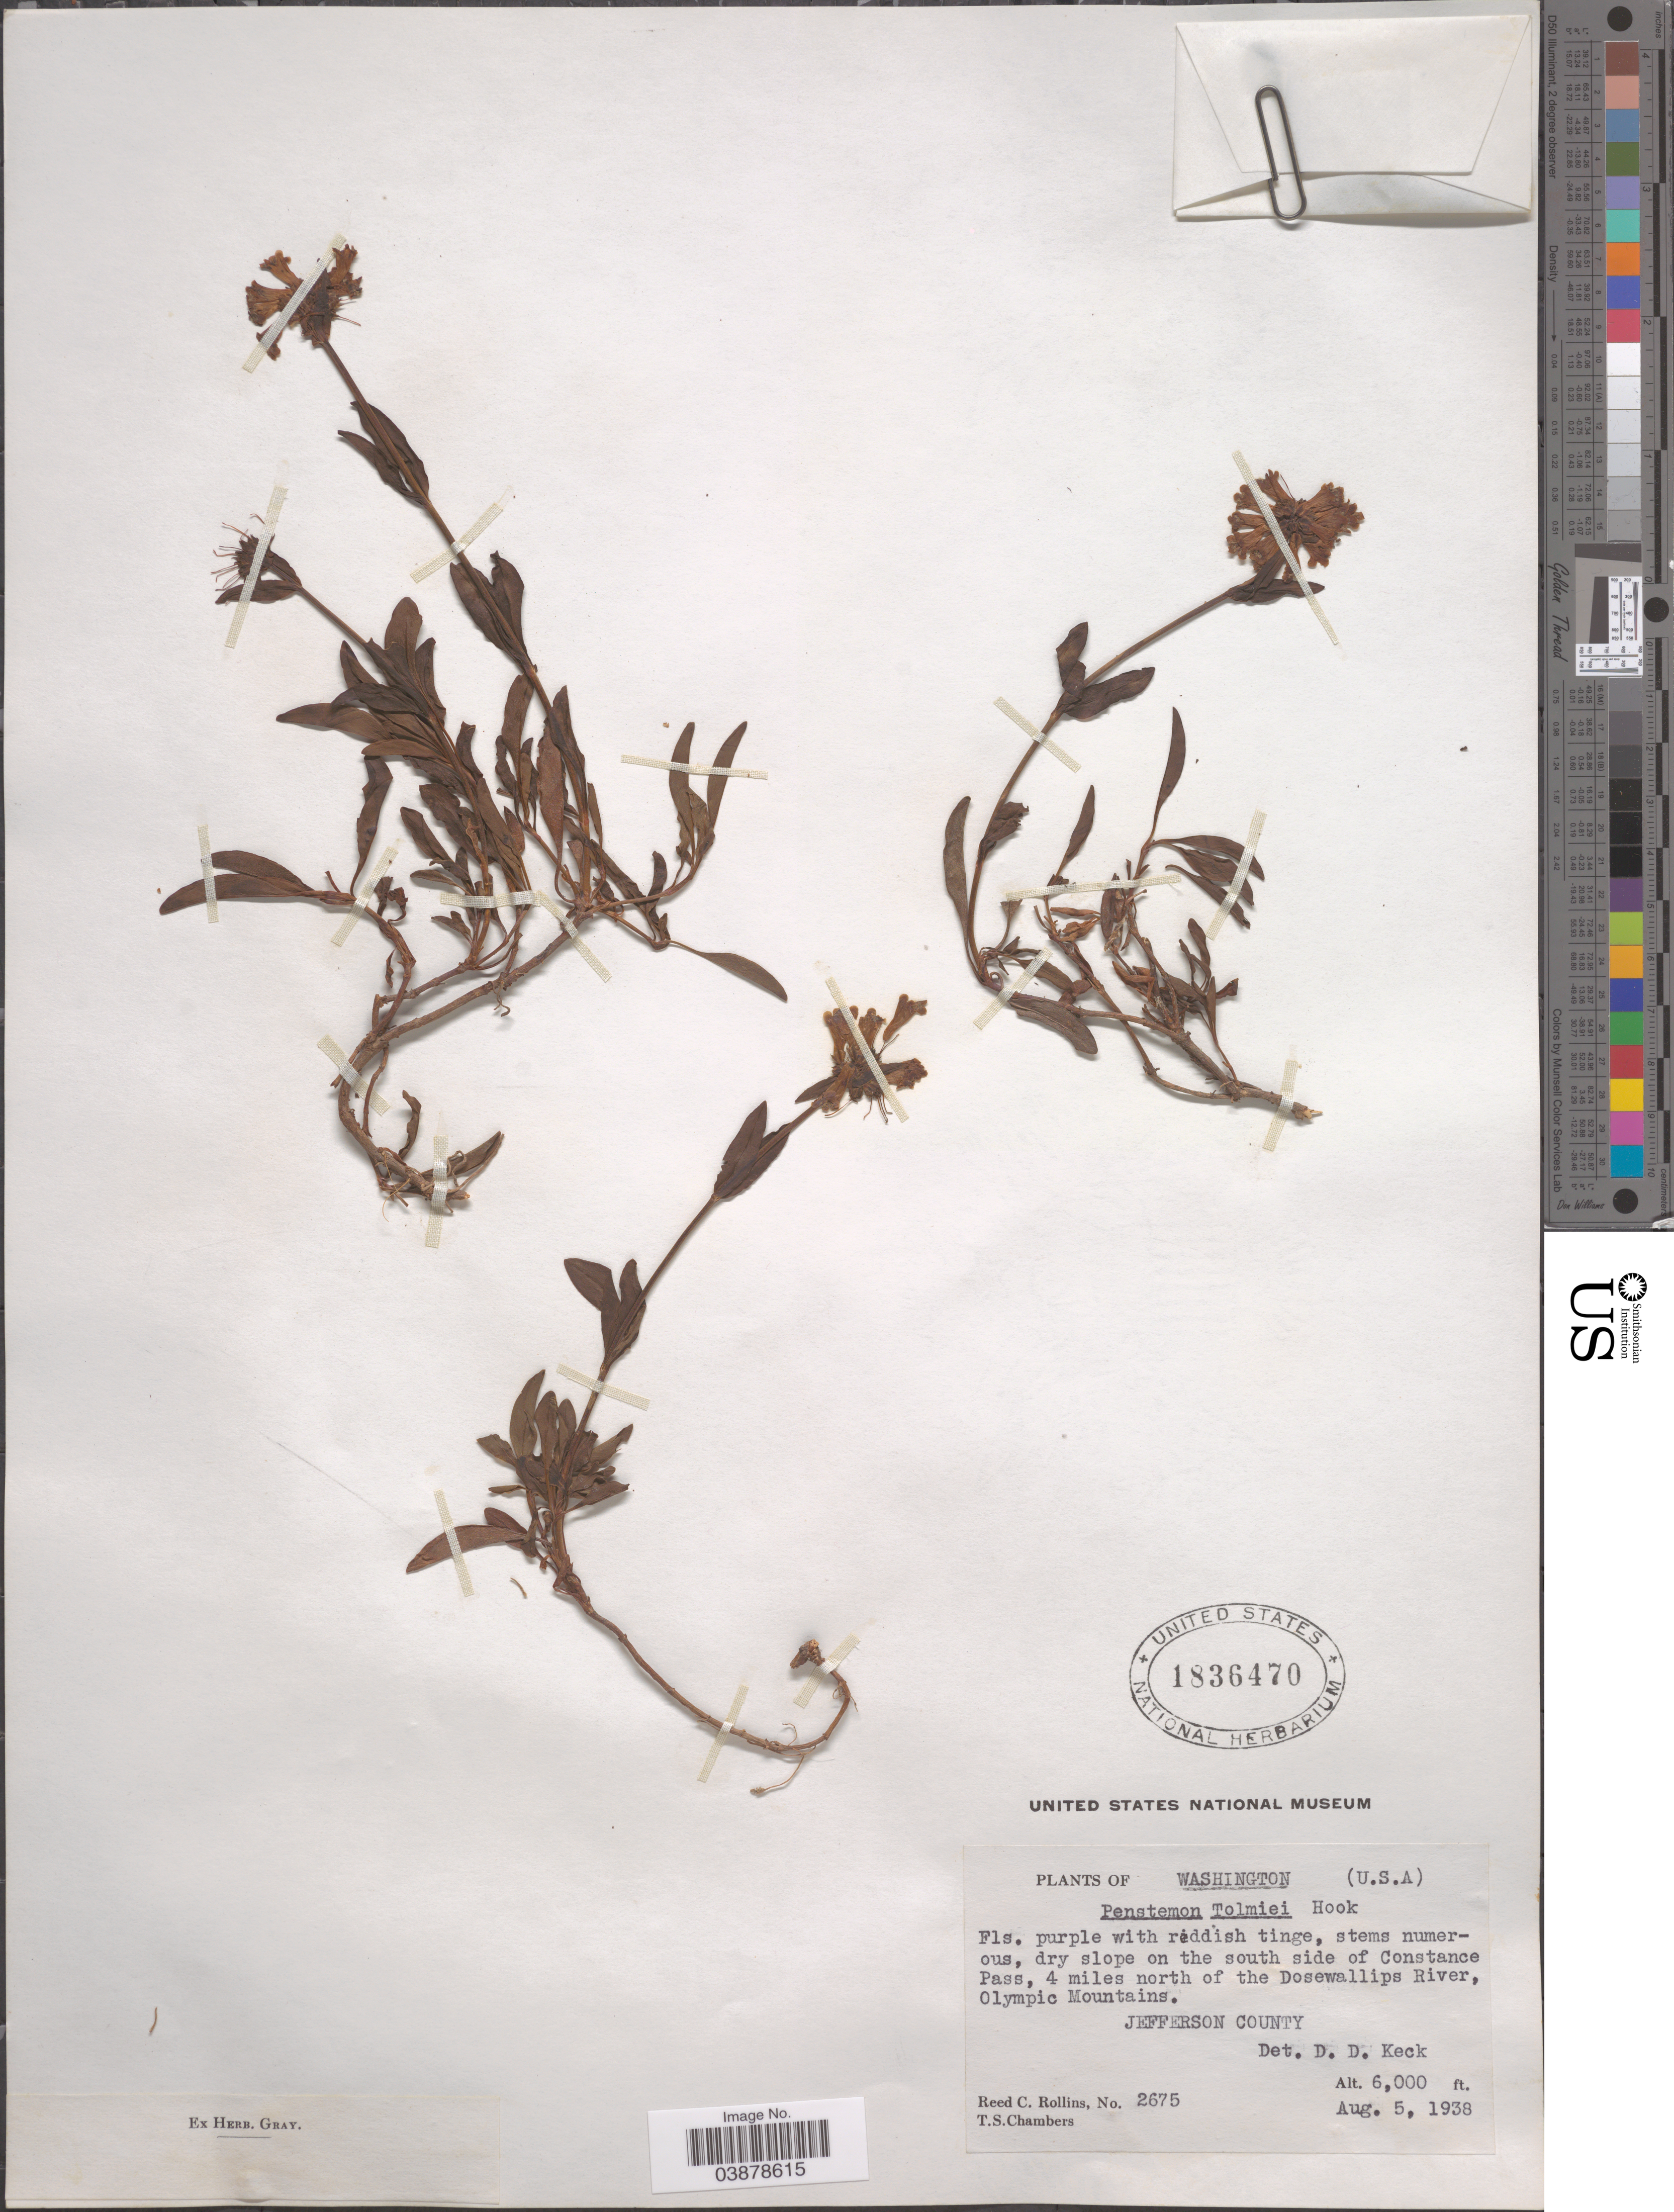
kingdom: Plantae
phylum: Tracheophyta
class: Magnoliopsida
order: Lamiales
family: Plantaginaceae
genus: Penstemon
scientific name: Penstemon tolmiei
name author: Hook.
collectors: R. C. Rollins & T. Chambers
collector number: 2675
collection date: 1938-08-05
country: United States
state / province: Washington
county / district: Jefferson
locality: Dry slope on the south side of Constance Pass, 4 miles north of the Dosewallips River, Olympic Mountains. Jefferson County.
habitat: dry slope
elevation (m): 1829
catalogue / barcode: US 1836470